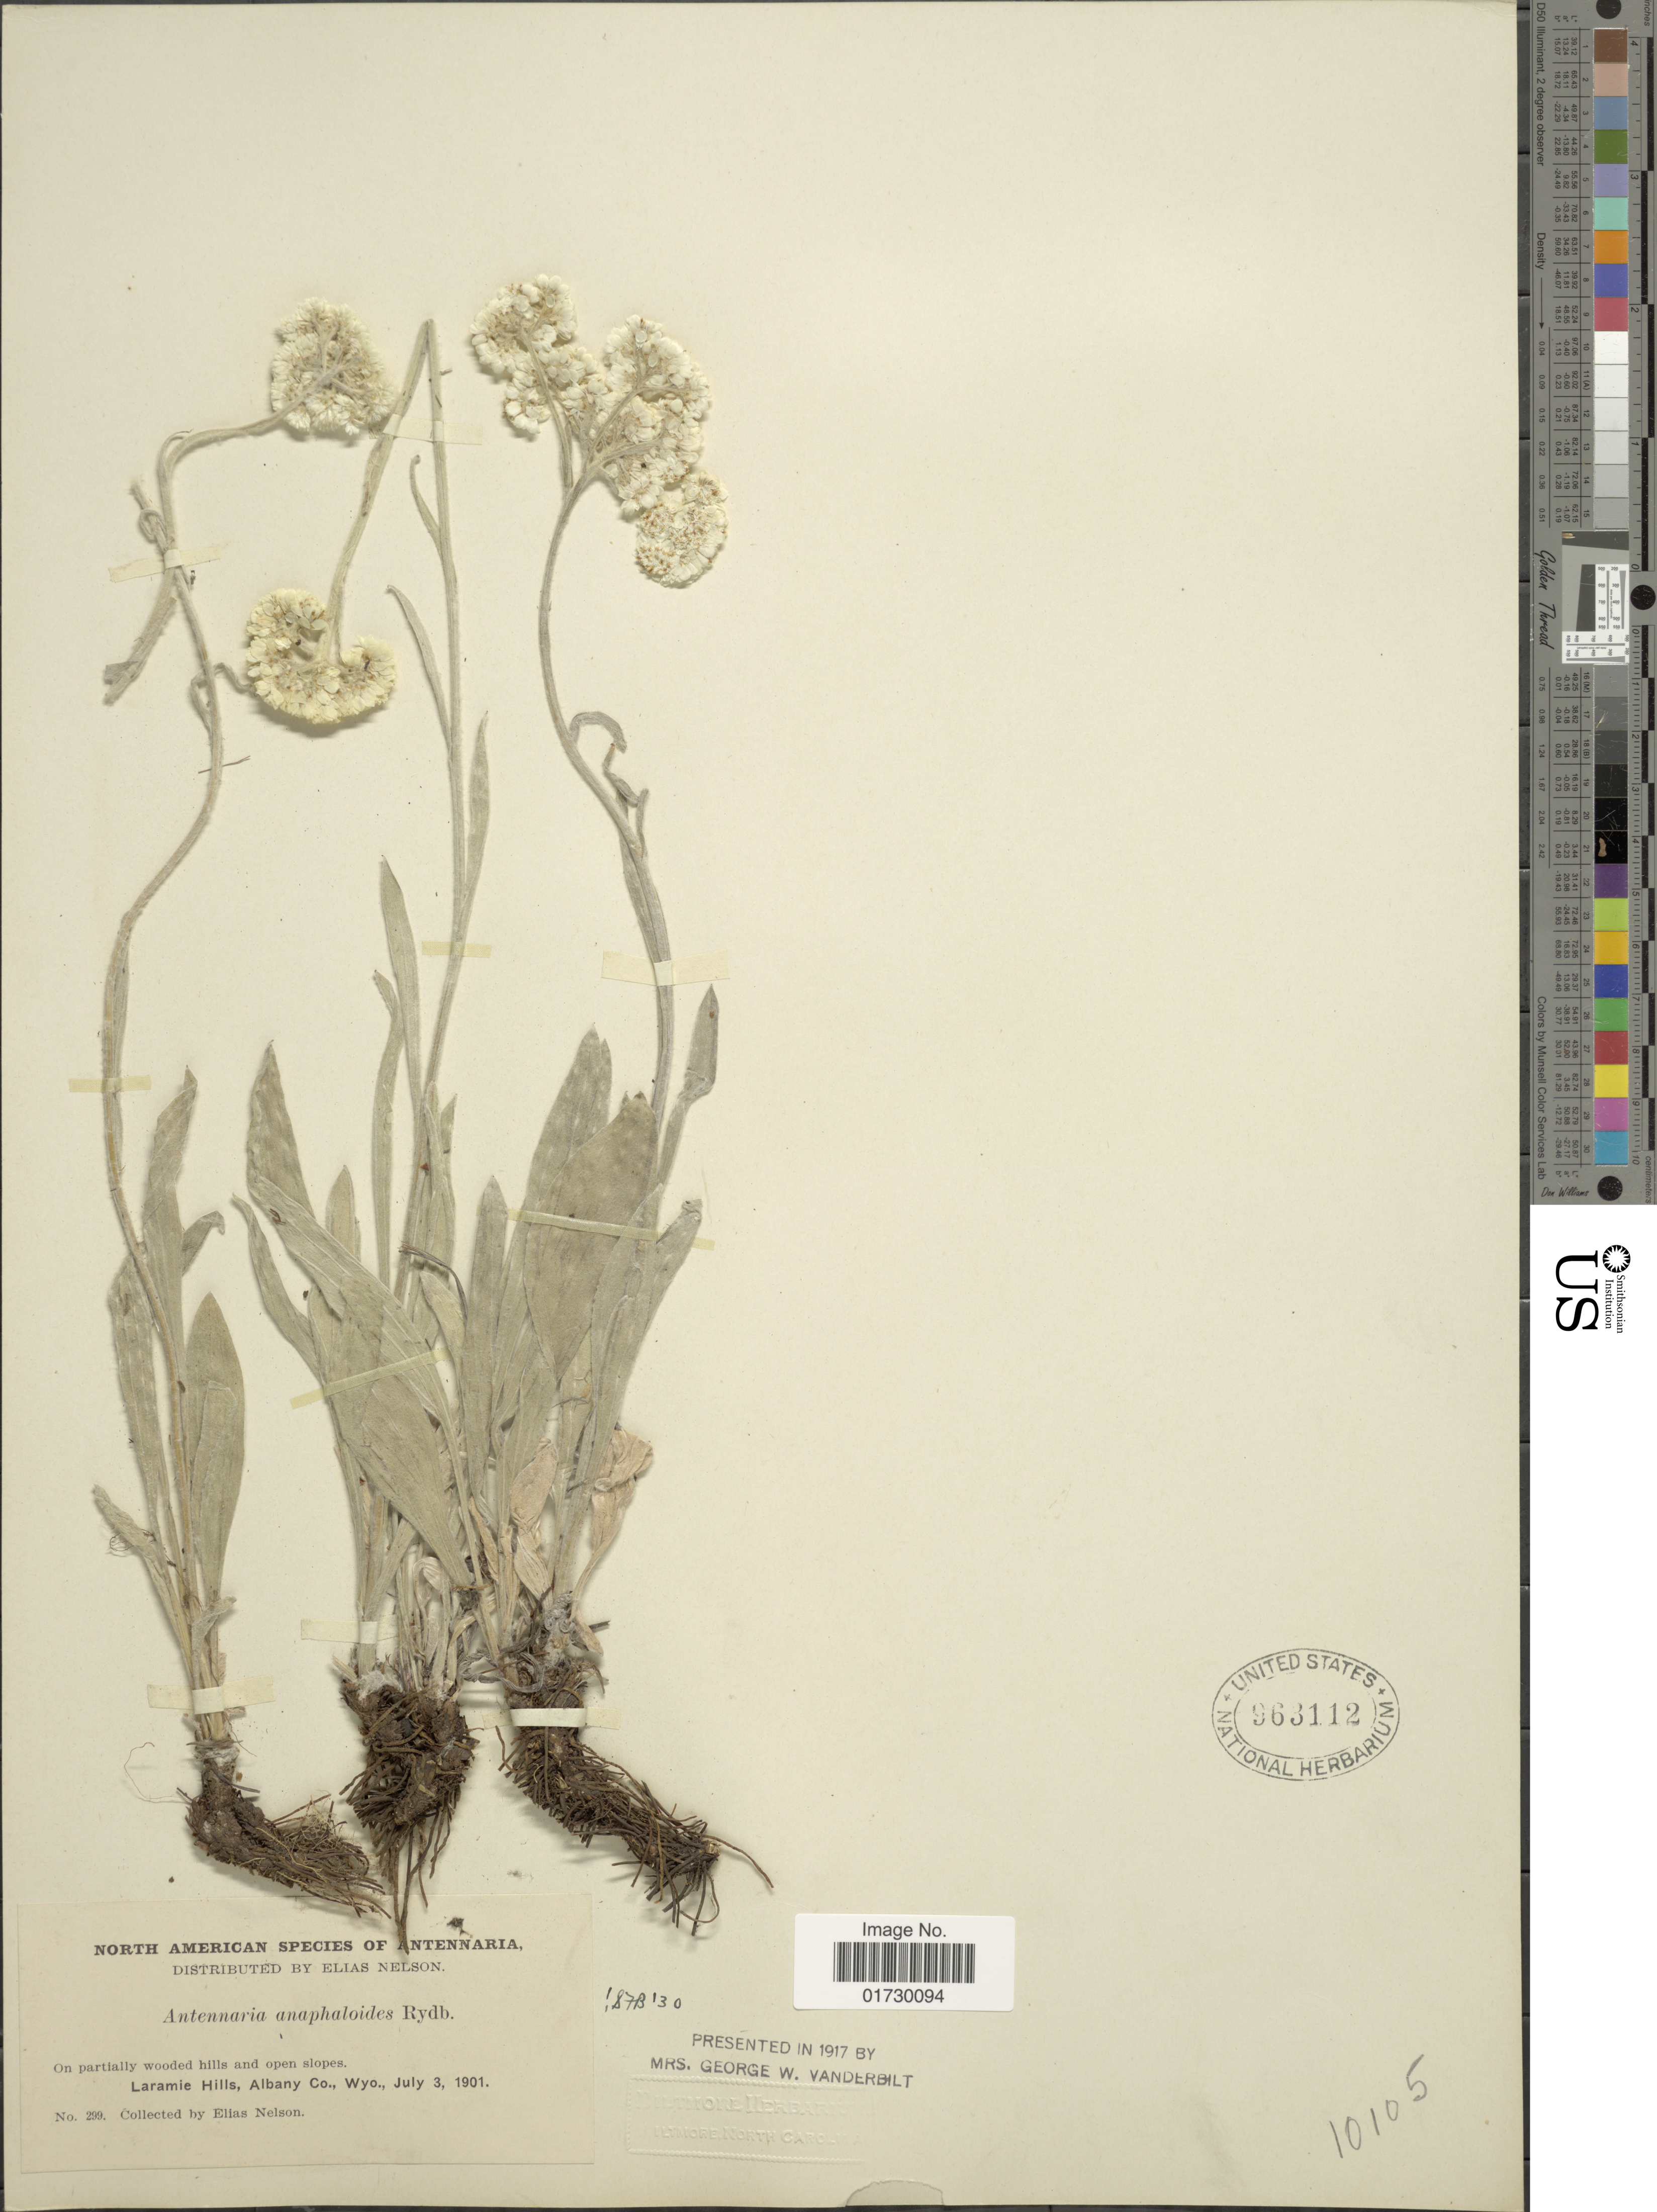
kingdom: Plantae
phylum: Tracheophyta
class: Magnoliopsida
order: Asterales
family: Asteraceae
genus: Antennaria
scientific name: Antennaria anaphaloides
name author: Rydb.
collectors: E. Nelson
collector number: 299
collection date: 1901-07-03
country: United States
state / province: Wyoming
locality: Laramie Hills, Albany Co.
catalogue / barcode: US 963112